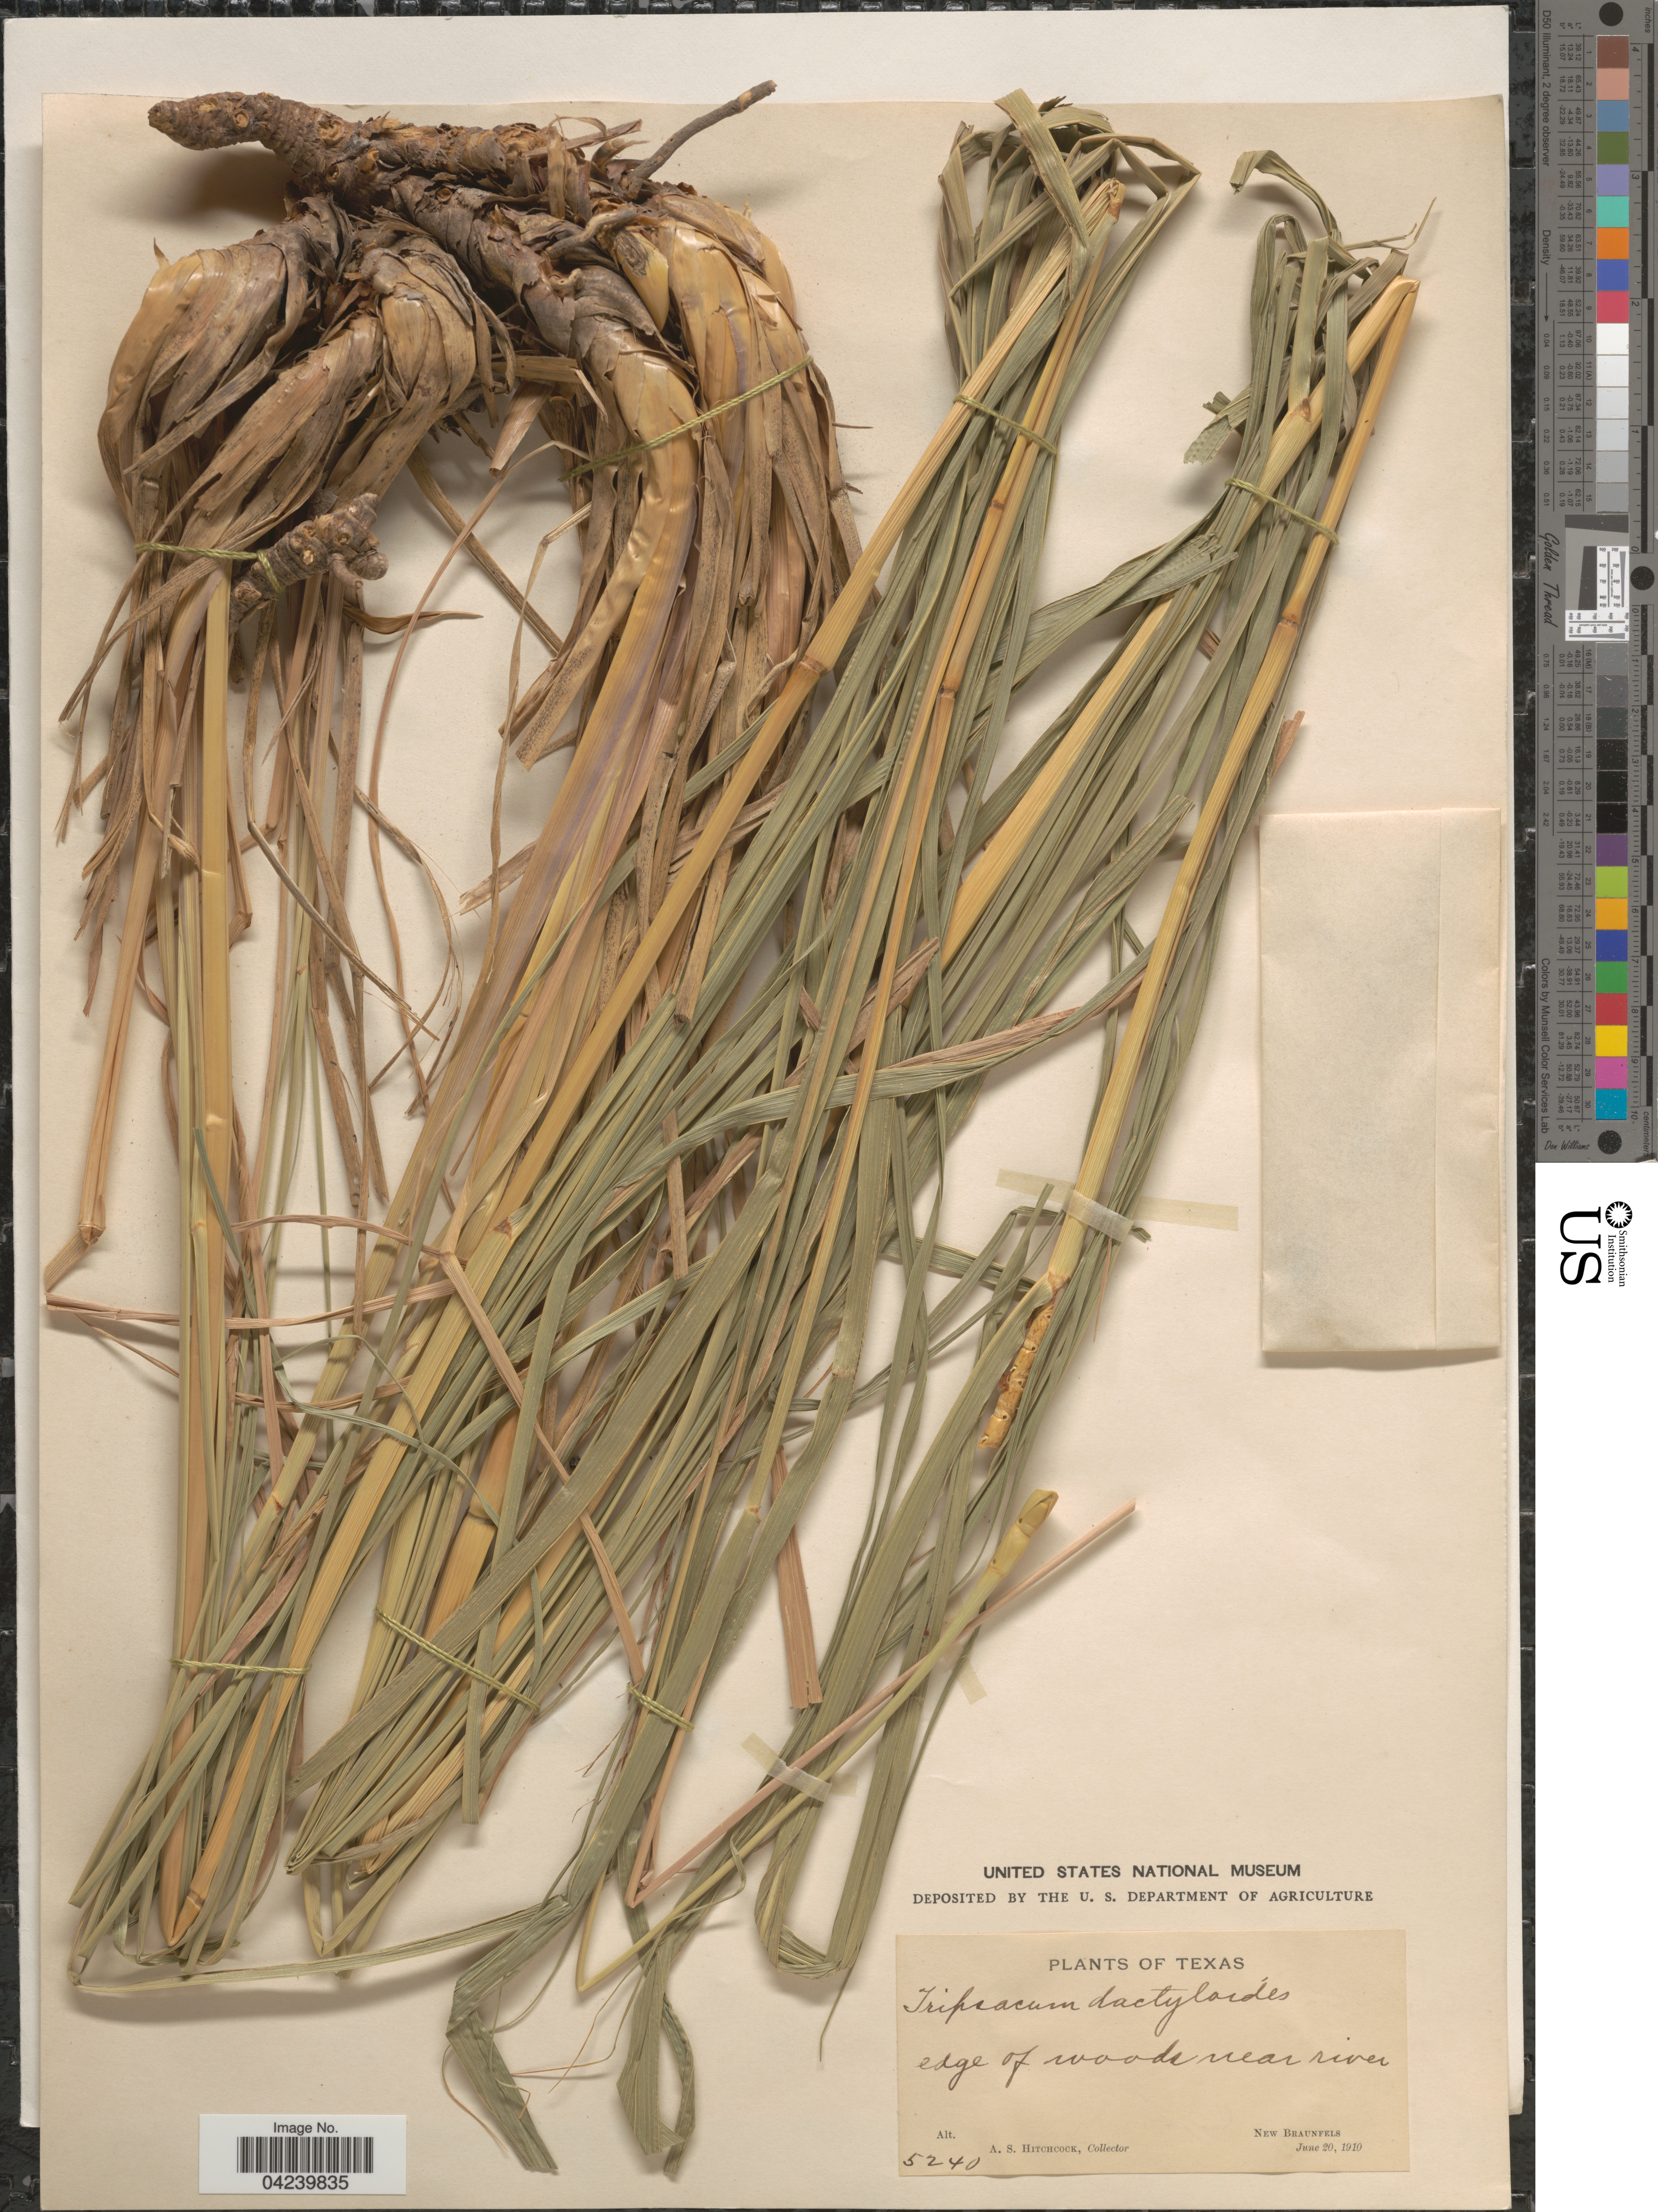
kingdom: Plantae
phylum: Tracheophyta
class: Liliopsida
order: Poales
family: Poaceae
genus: Tripsacum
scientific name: Tripsacum dactyloides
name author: (L.) L.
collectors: A. S. Hitchcock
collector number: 5240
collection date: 1910-06-20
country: United States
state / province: Texas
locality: Edge of woods near river. Near Braunfels.